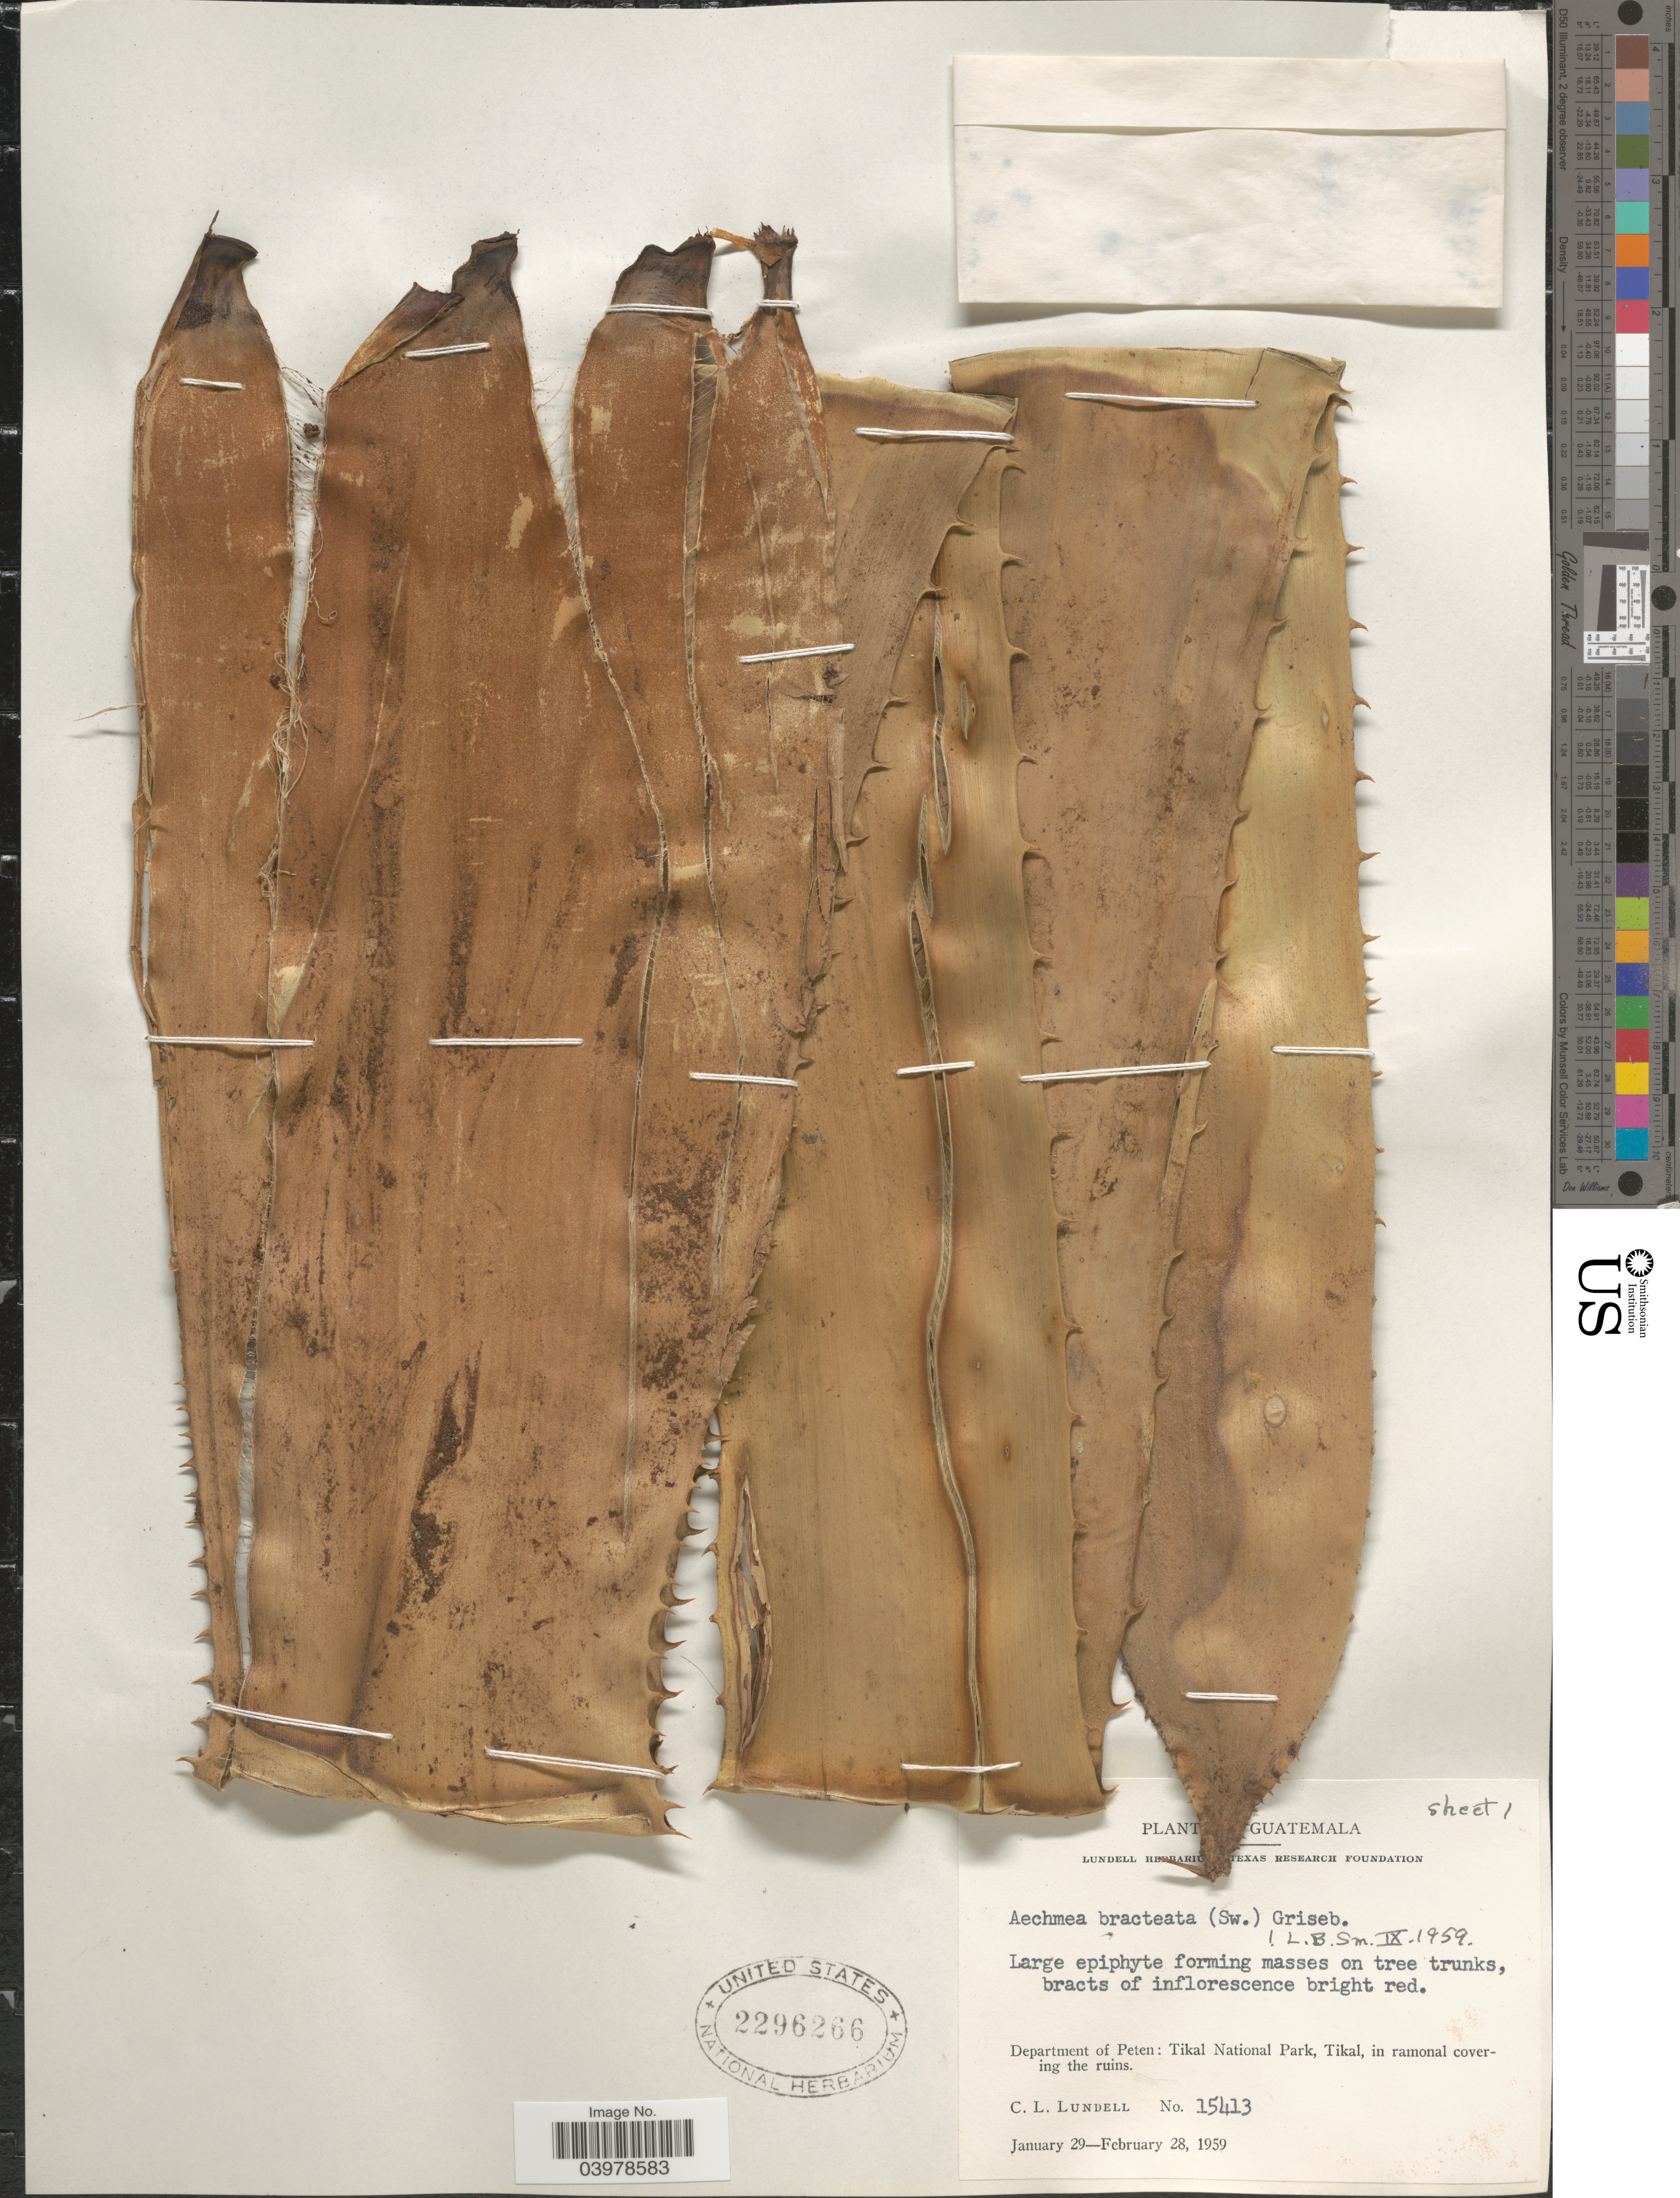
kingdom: Plantae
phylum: Tracheophyta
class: Liliopsida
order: Poales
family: Bromeliaceae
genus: Aechmea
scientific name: Aechmea bracteata var. bracteata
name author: (Sw.) Griseb.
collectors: C. L. Lundell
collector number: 15413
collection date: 1959-01-29/1959-02-28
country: Guatemala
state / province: El Peten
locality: Department of Peten: Tikal National Park, Tikal, in ramonal covering the ruins.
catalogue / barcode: US 2296266